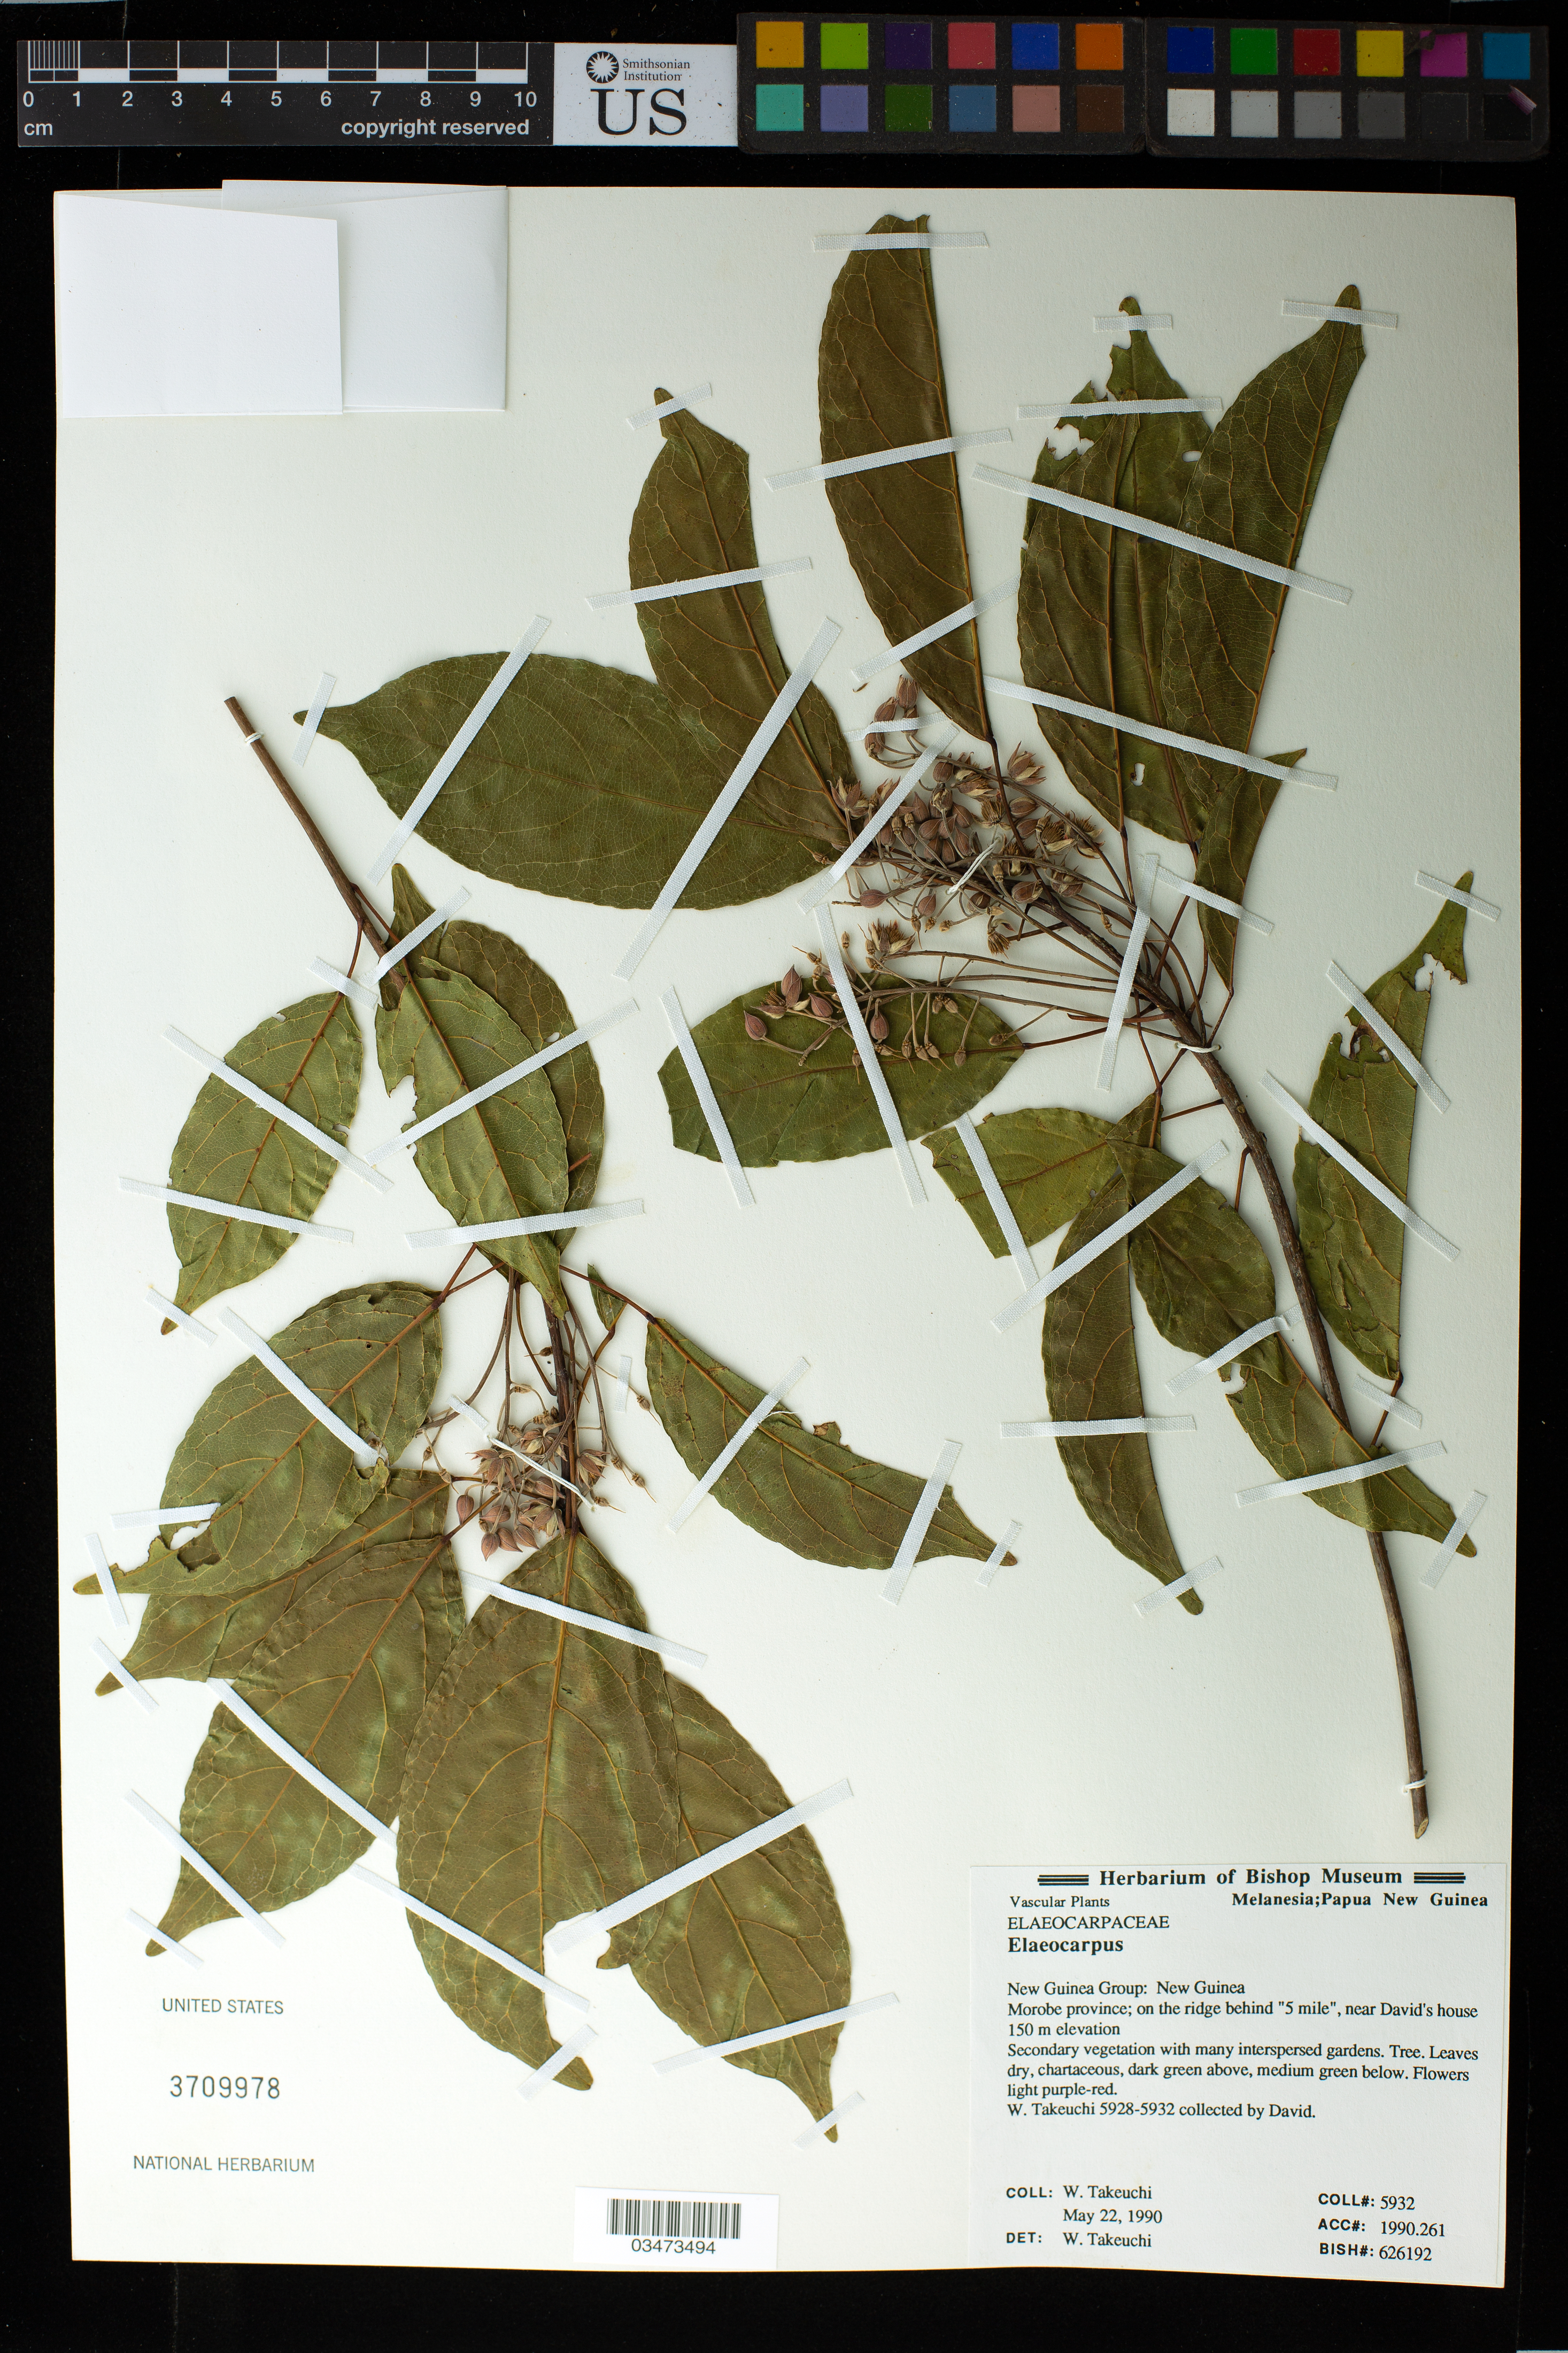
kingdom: Plantae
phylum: Tracheophyta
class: Magnoliopsida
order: Oxalidales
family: Elaeocarpaceae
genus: Elaeocarpus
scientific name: Elaeocarpus sp.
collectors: W. Takeuchi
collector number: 5932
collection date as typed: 22 May 1990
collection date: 1990-05-22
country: Papua New Guinea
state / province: Morobe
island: New Guinea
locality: Morobe Province; on the ridge behind "5 mile", near David's house 150 m elevation.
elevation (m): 150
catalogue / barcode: US 3709978